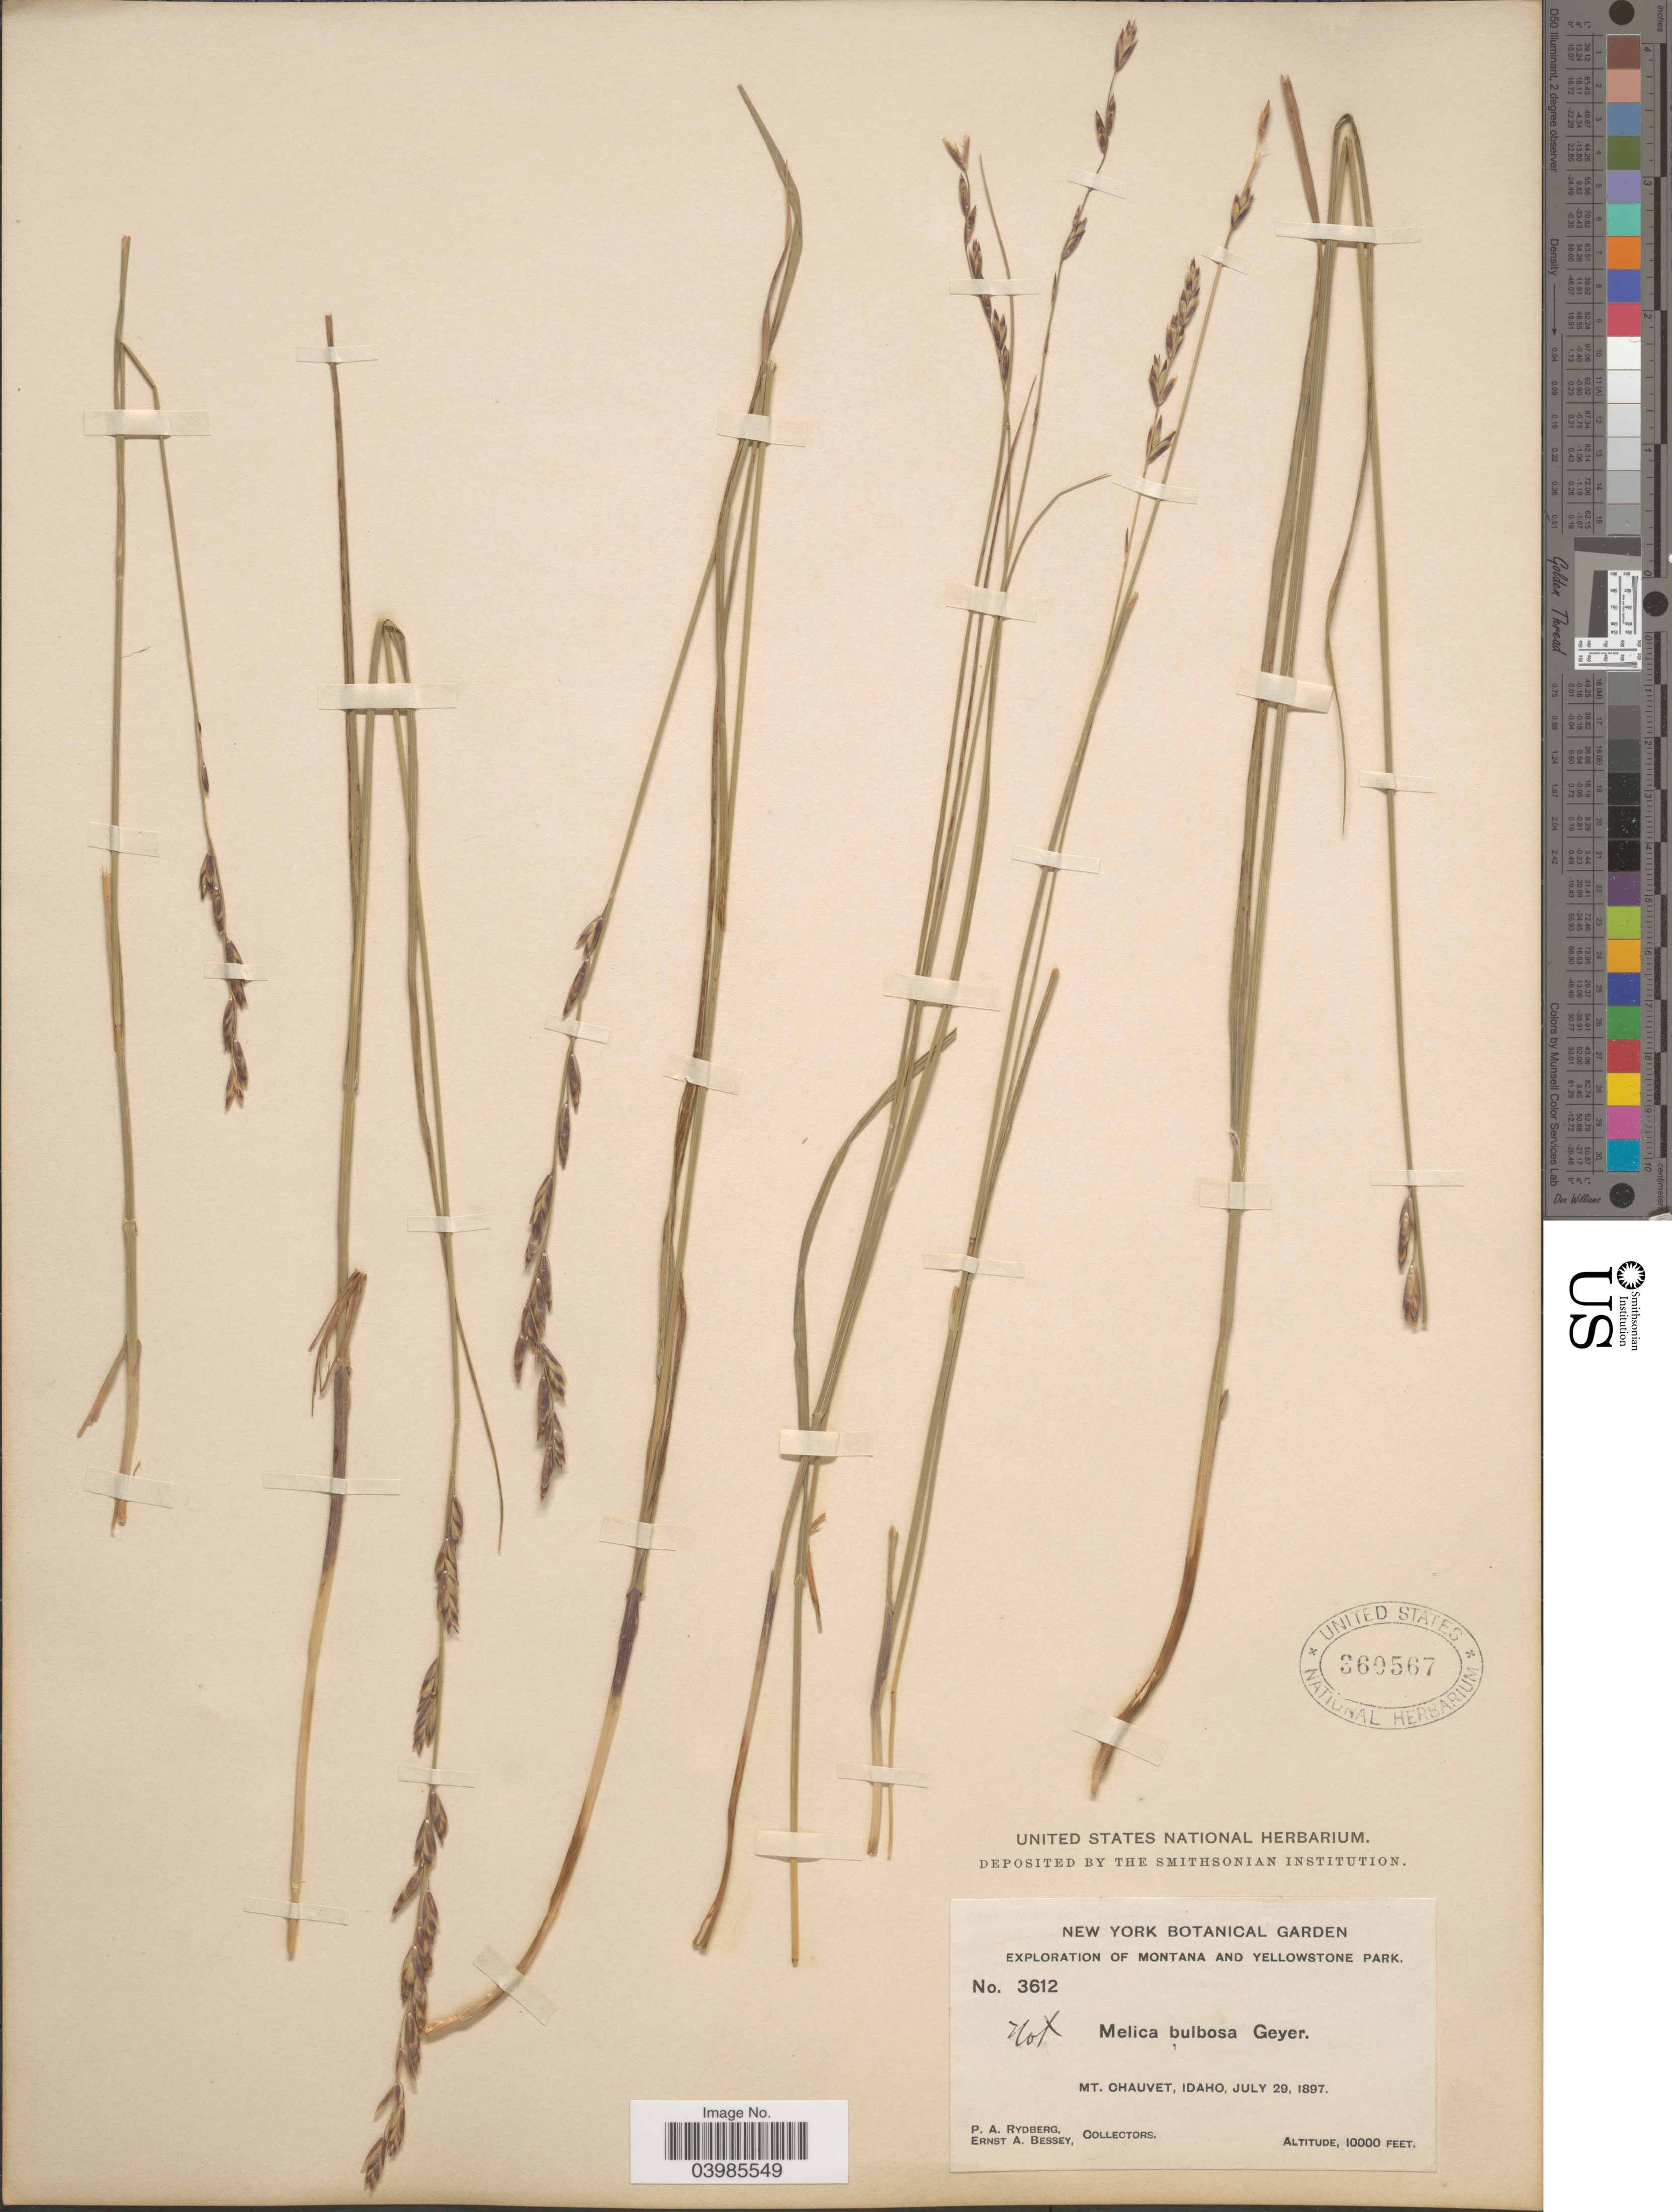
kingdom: Plantae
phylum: Tracheophyta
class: Liliopsida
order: Poales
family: Poaceae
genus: Melica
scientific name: Melica bulbosa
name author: Geyer ex Porter & J.M. Coult.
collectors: P. A. Rydberg & E. A. Bessey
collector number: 3612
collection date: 1897-07-29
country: United States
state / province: Idaho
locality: Yellowstone Park. Mt. Chauvet.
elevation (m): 3048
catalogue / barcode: US 360567